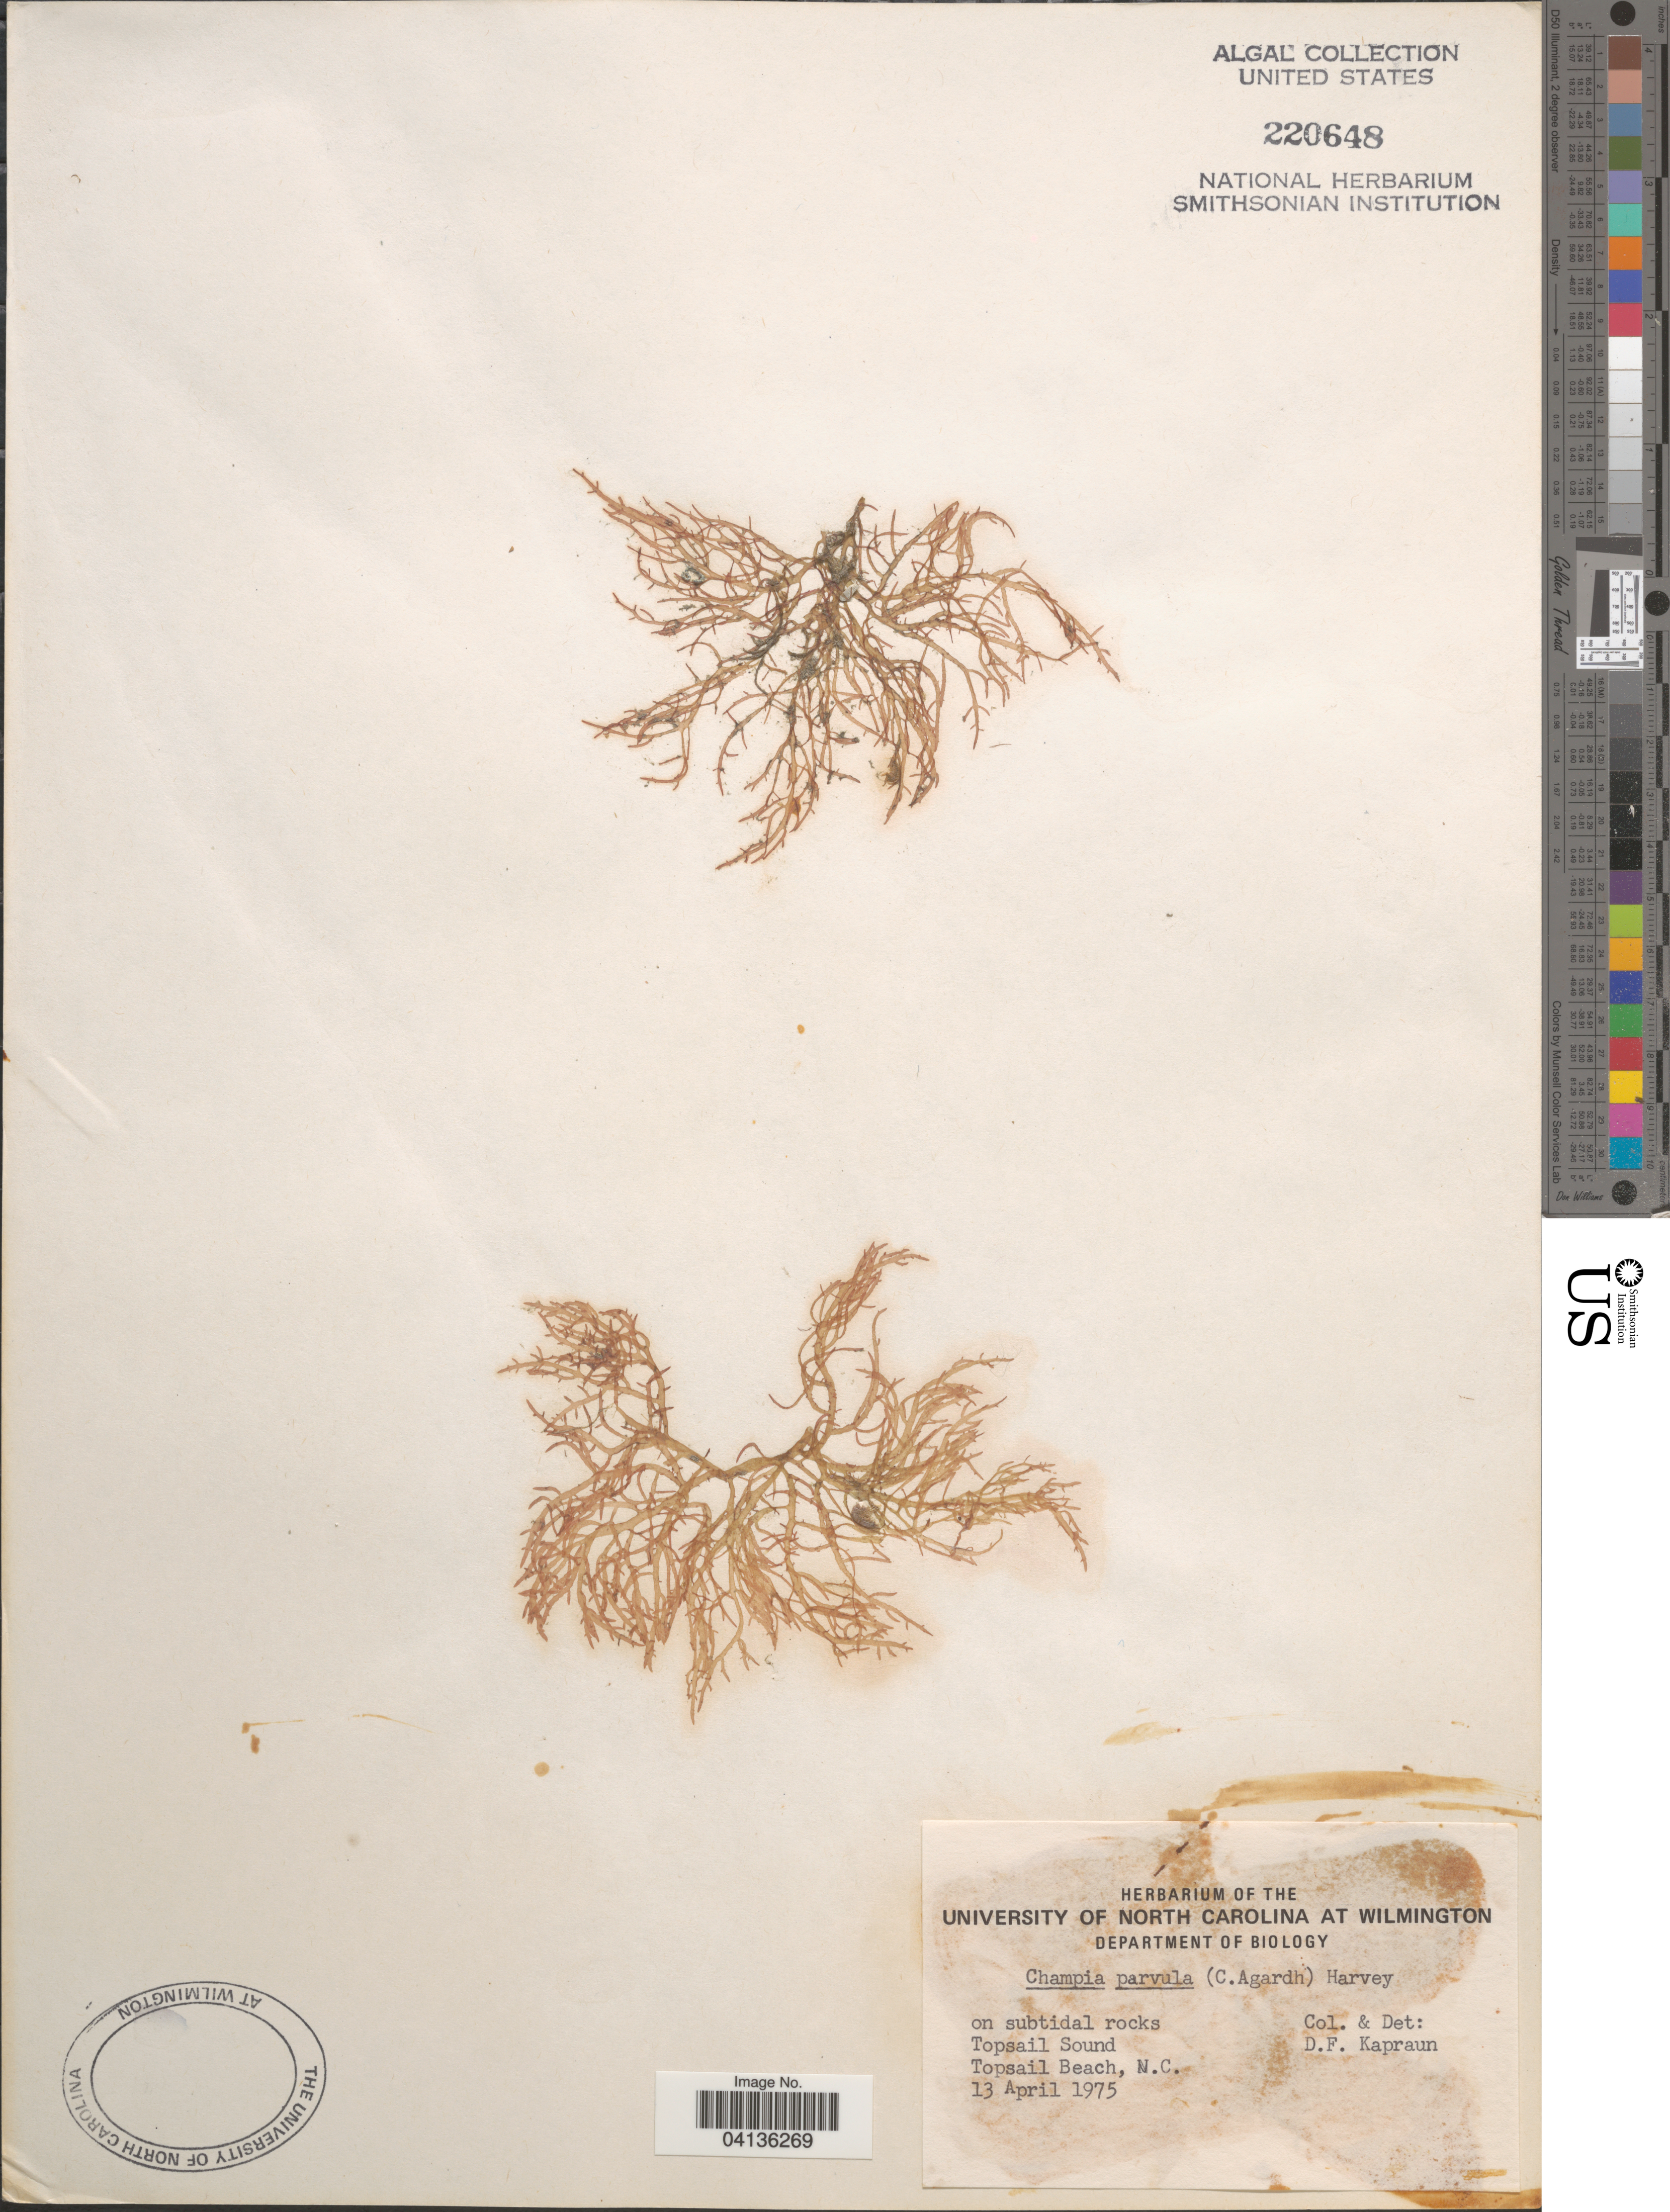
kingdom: Plantae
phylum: Rhodophyta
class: Florideophyceae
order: Rhodymeniales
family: Champiaceae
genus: Champia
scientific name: Champia parvula var. prostrata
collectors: D. F. Kapraun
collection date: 1975-04-13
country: United States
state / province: North Carolina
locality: Topsail Sound. Topsail Beach.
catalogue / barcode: US 220648